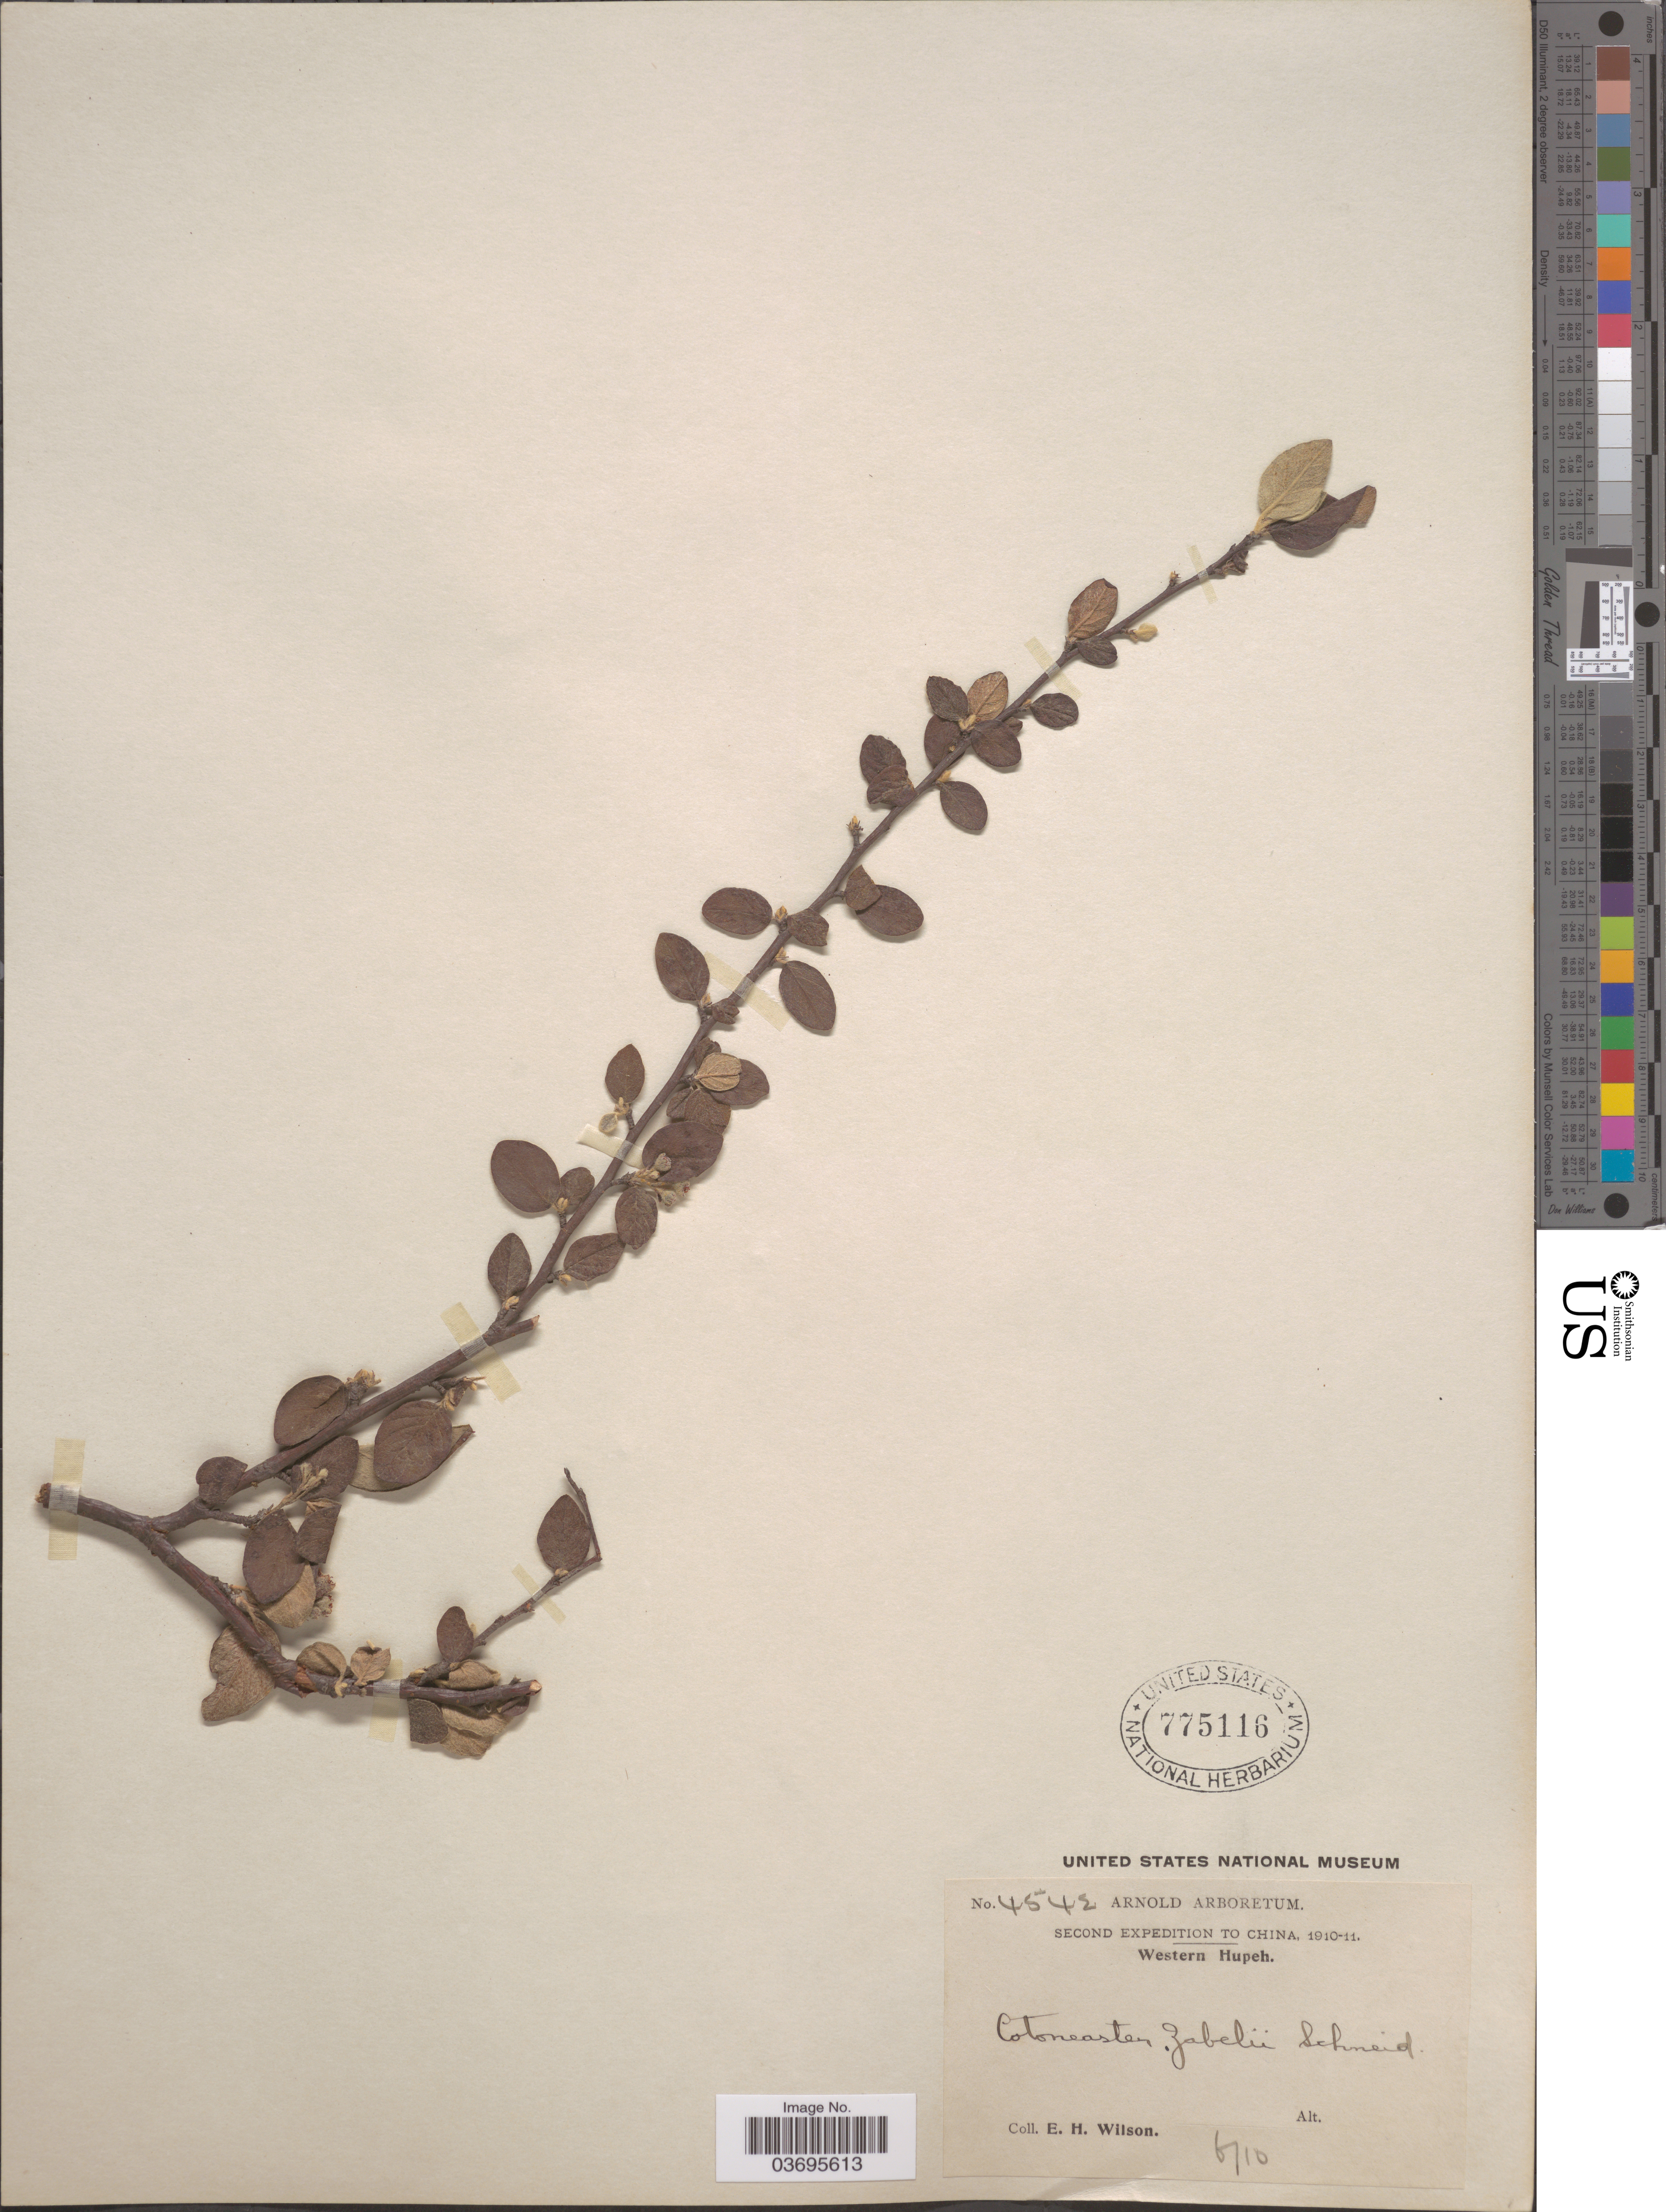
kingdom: Plantae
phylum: Tracheophyta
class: Magnoliopsida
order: Rosales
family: Rosaceae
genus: Cotoneaster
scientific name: Cotoneaster zabelii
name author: C.K. Schneid.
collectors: E. Wilson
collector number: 4542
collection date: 1910-06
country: China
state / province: Hubei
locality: Western Hupeh.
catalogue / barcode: US 775116